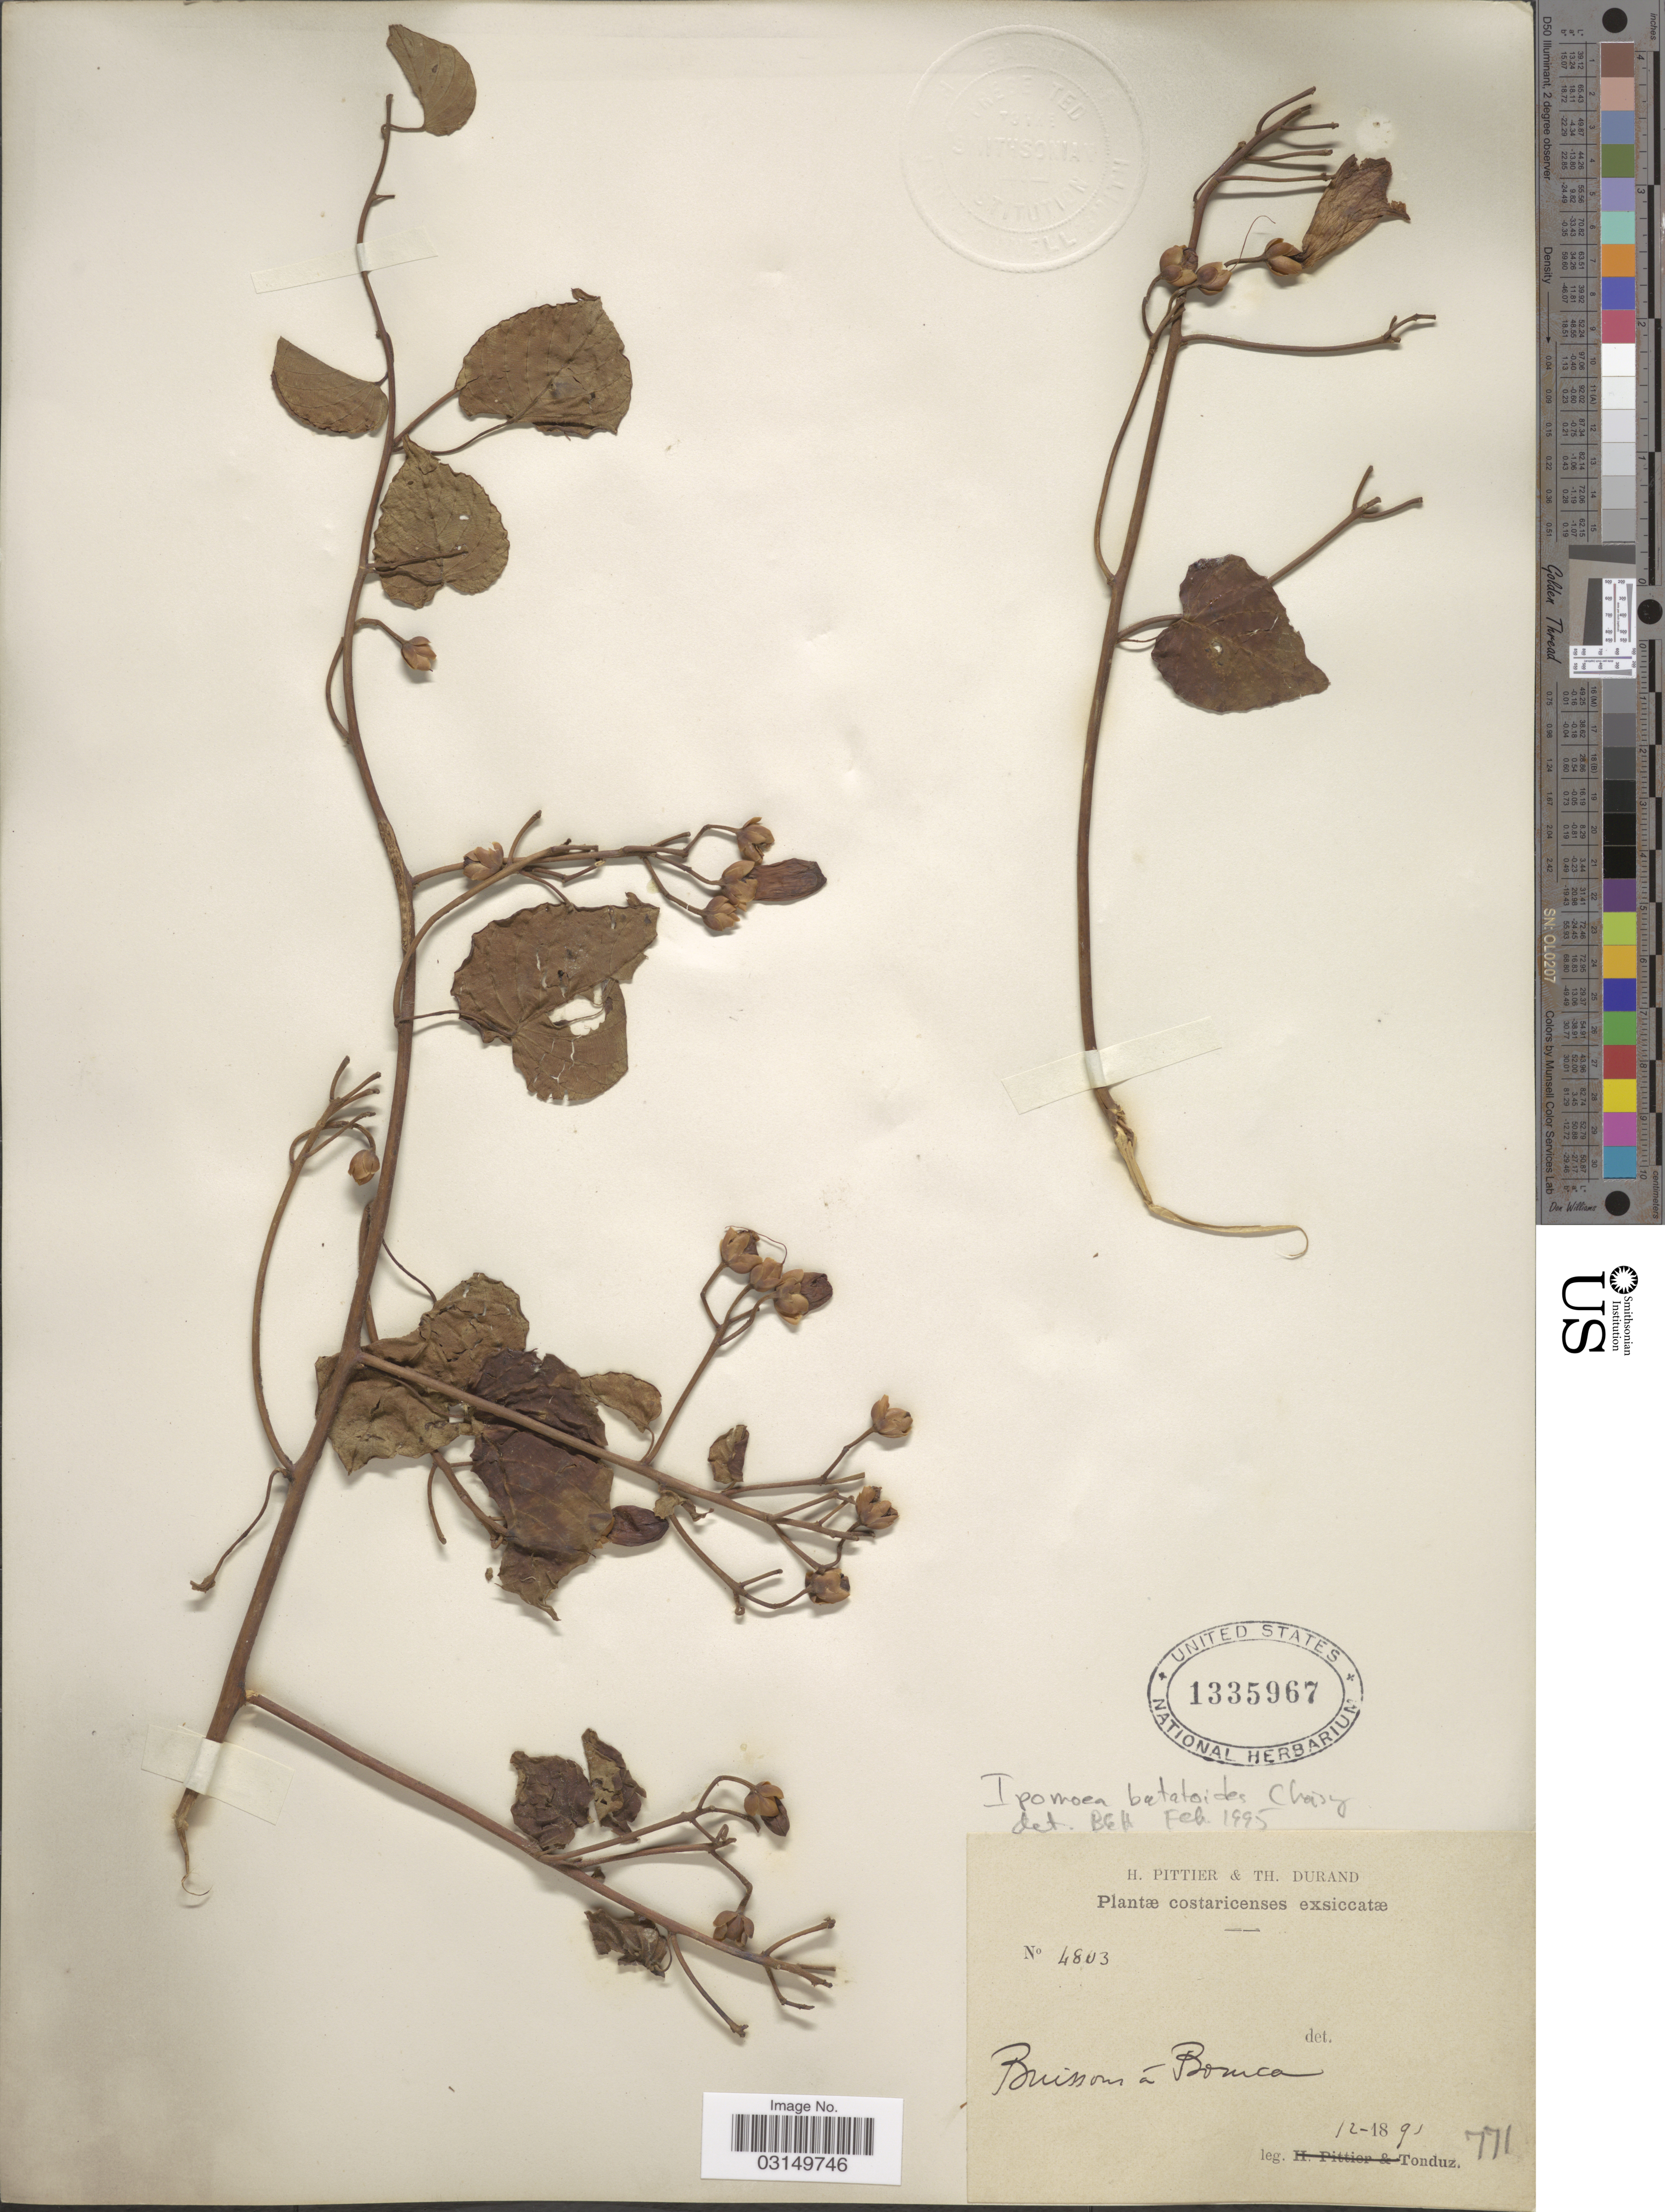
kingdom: Plantae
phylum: Tracheophyta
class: Magnoliopsida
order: Solanales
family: Convolvulaceae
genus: Ipomoea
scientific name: Ipomoea batatoides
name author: Choisy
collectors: Tonduz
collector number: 4803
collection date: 1891-12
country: Costa Rica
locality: Buissons á Boruca.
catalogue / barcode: US 1335967